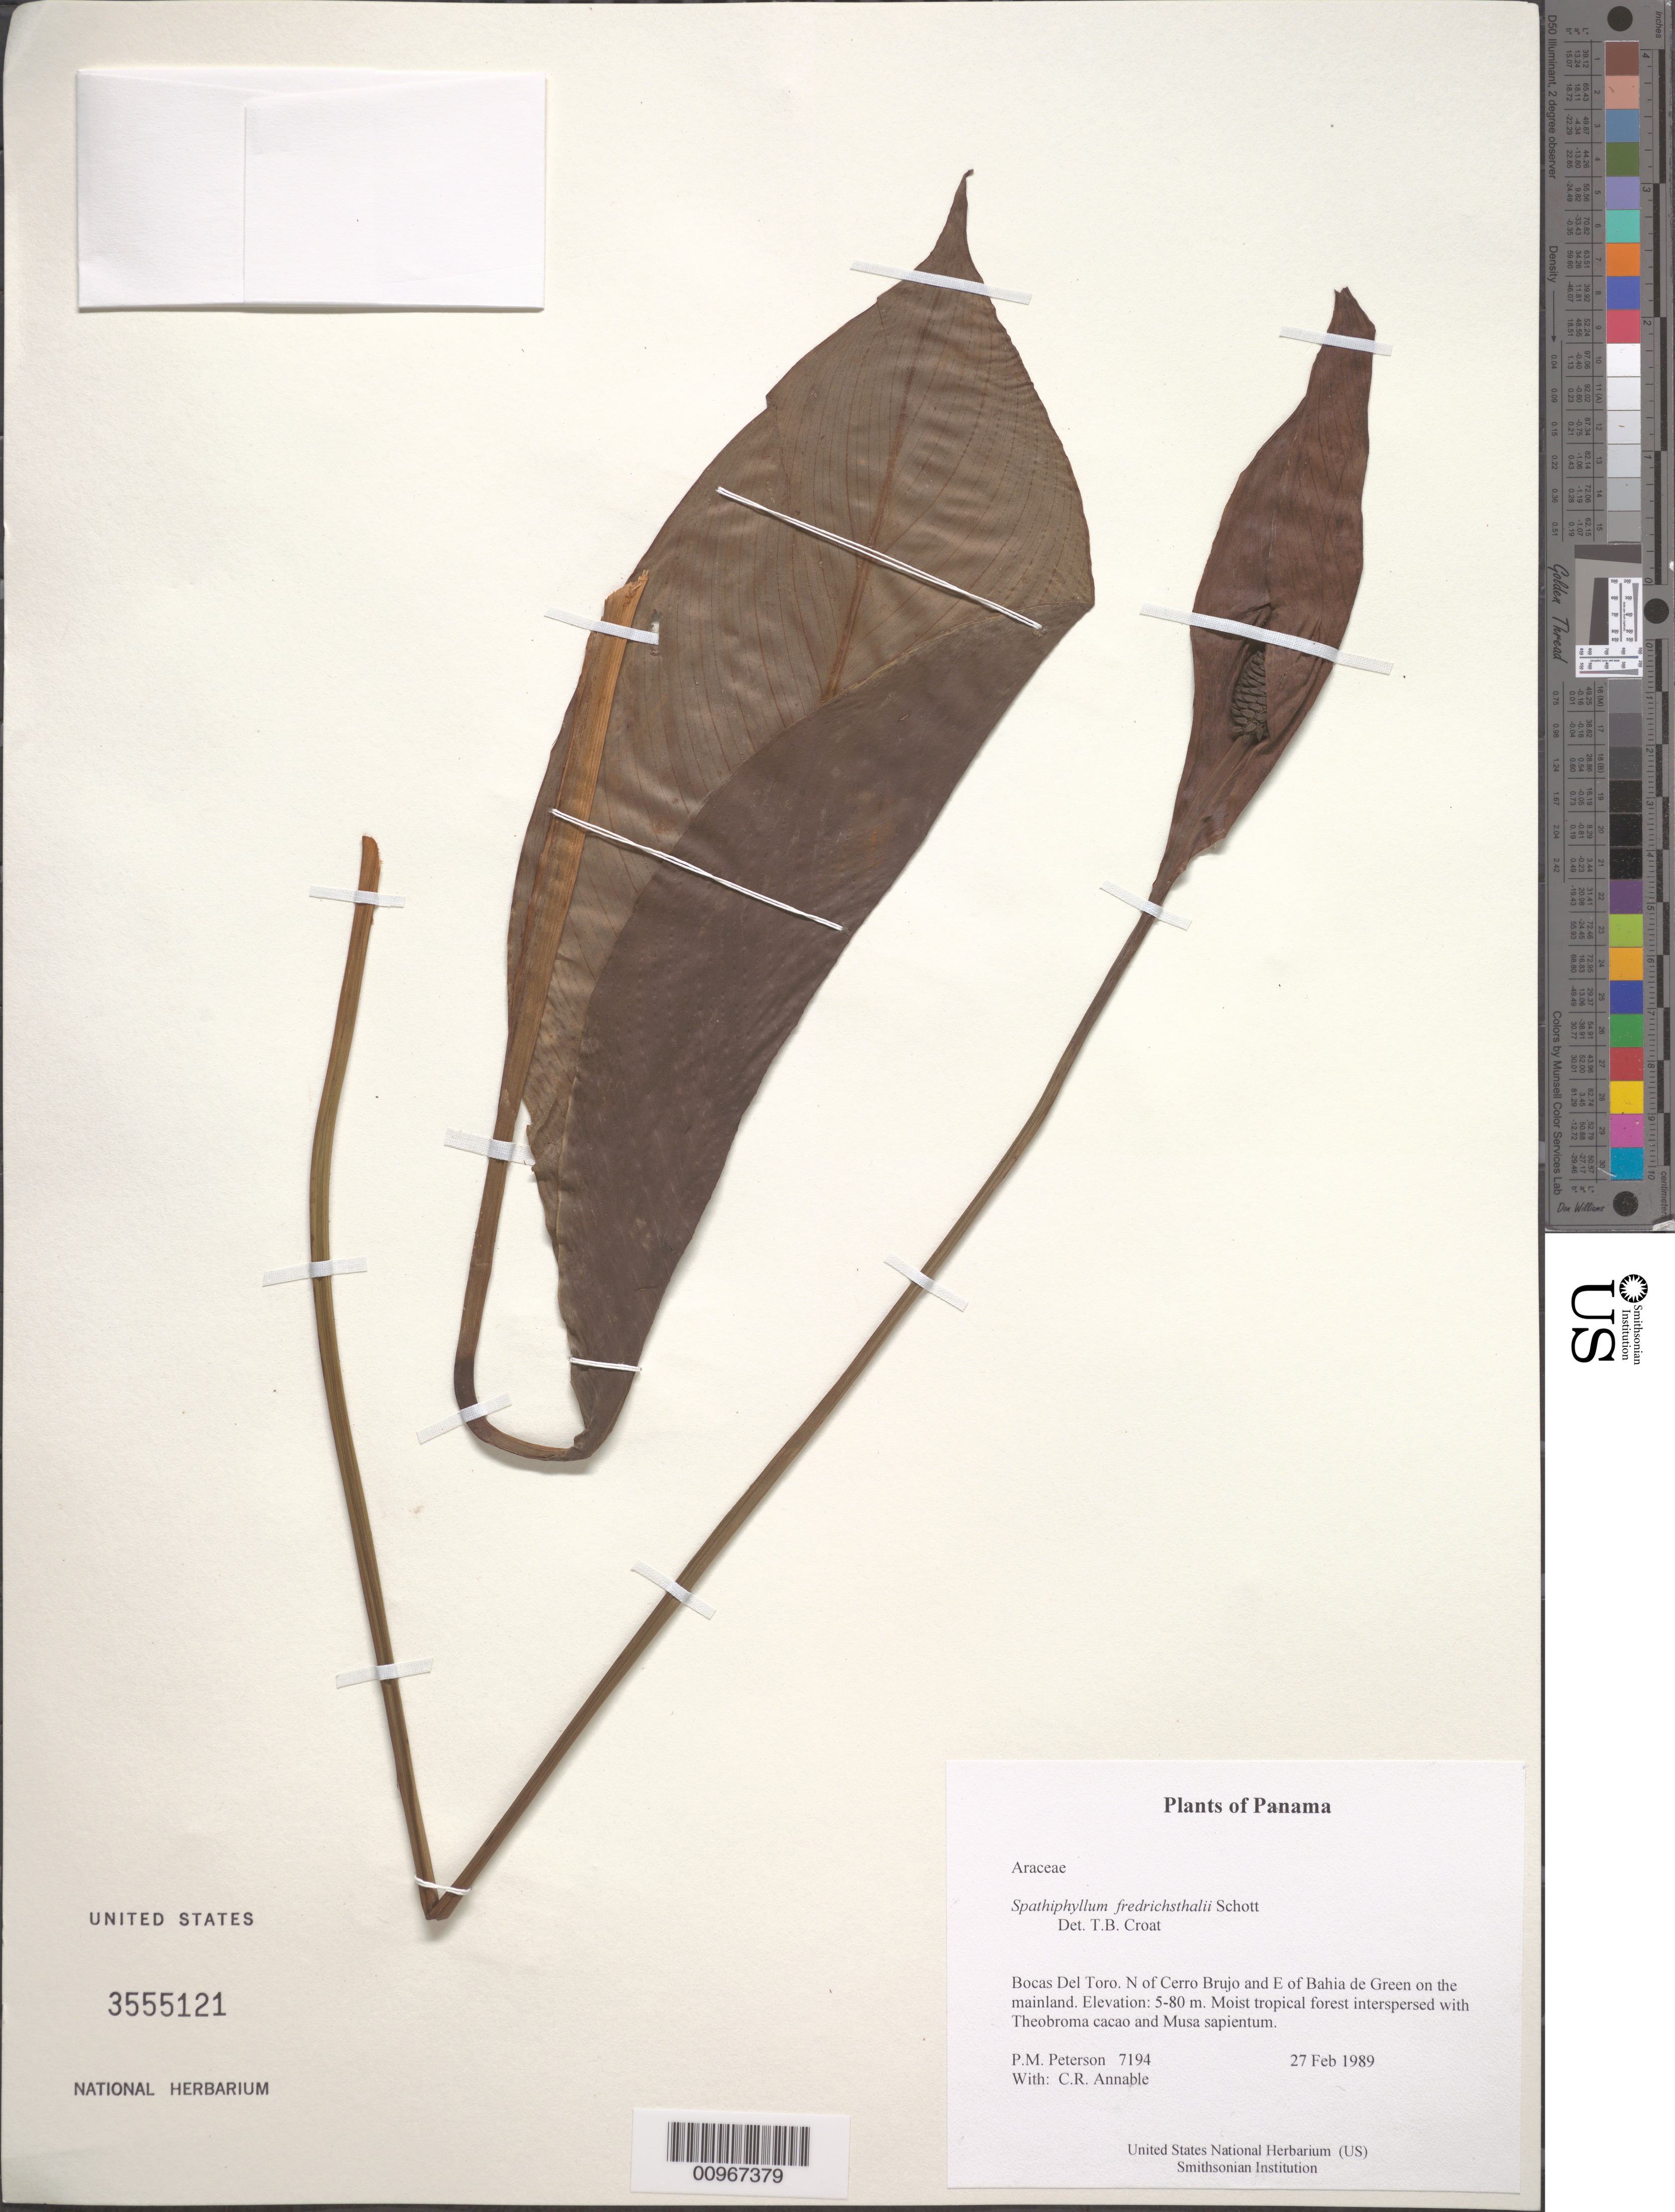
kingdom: Plantae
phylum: Tracheophyta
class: Liliopsida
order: Alismatales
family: Araceae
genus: Spathiphyllum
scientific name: Spathiphyllum friedrichsthalii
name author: Schott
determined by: Croat, Thomas B., Missouri Botanical Garden (MO)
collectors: P. M. Peterson & C. R. Annable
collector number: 07194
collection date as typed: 27 Feb 1989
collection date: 1989-02-27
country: Panama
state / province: Bocas del Toro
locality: N of Cerro Brujo and E of Bahia de Green on the mainland.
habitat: Moist tropical forest interspersed with Theobroma cacao and Musa sapientum.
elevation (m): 5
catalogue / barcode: US 3555121